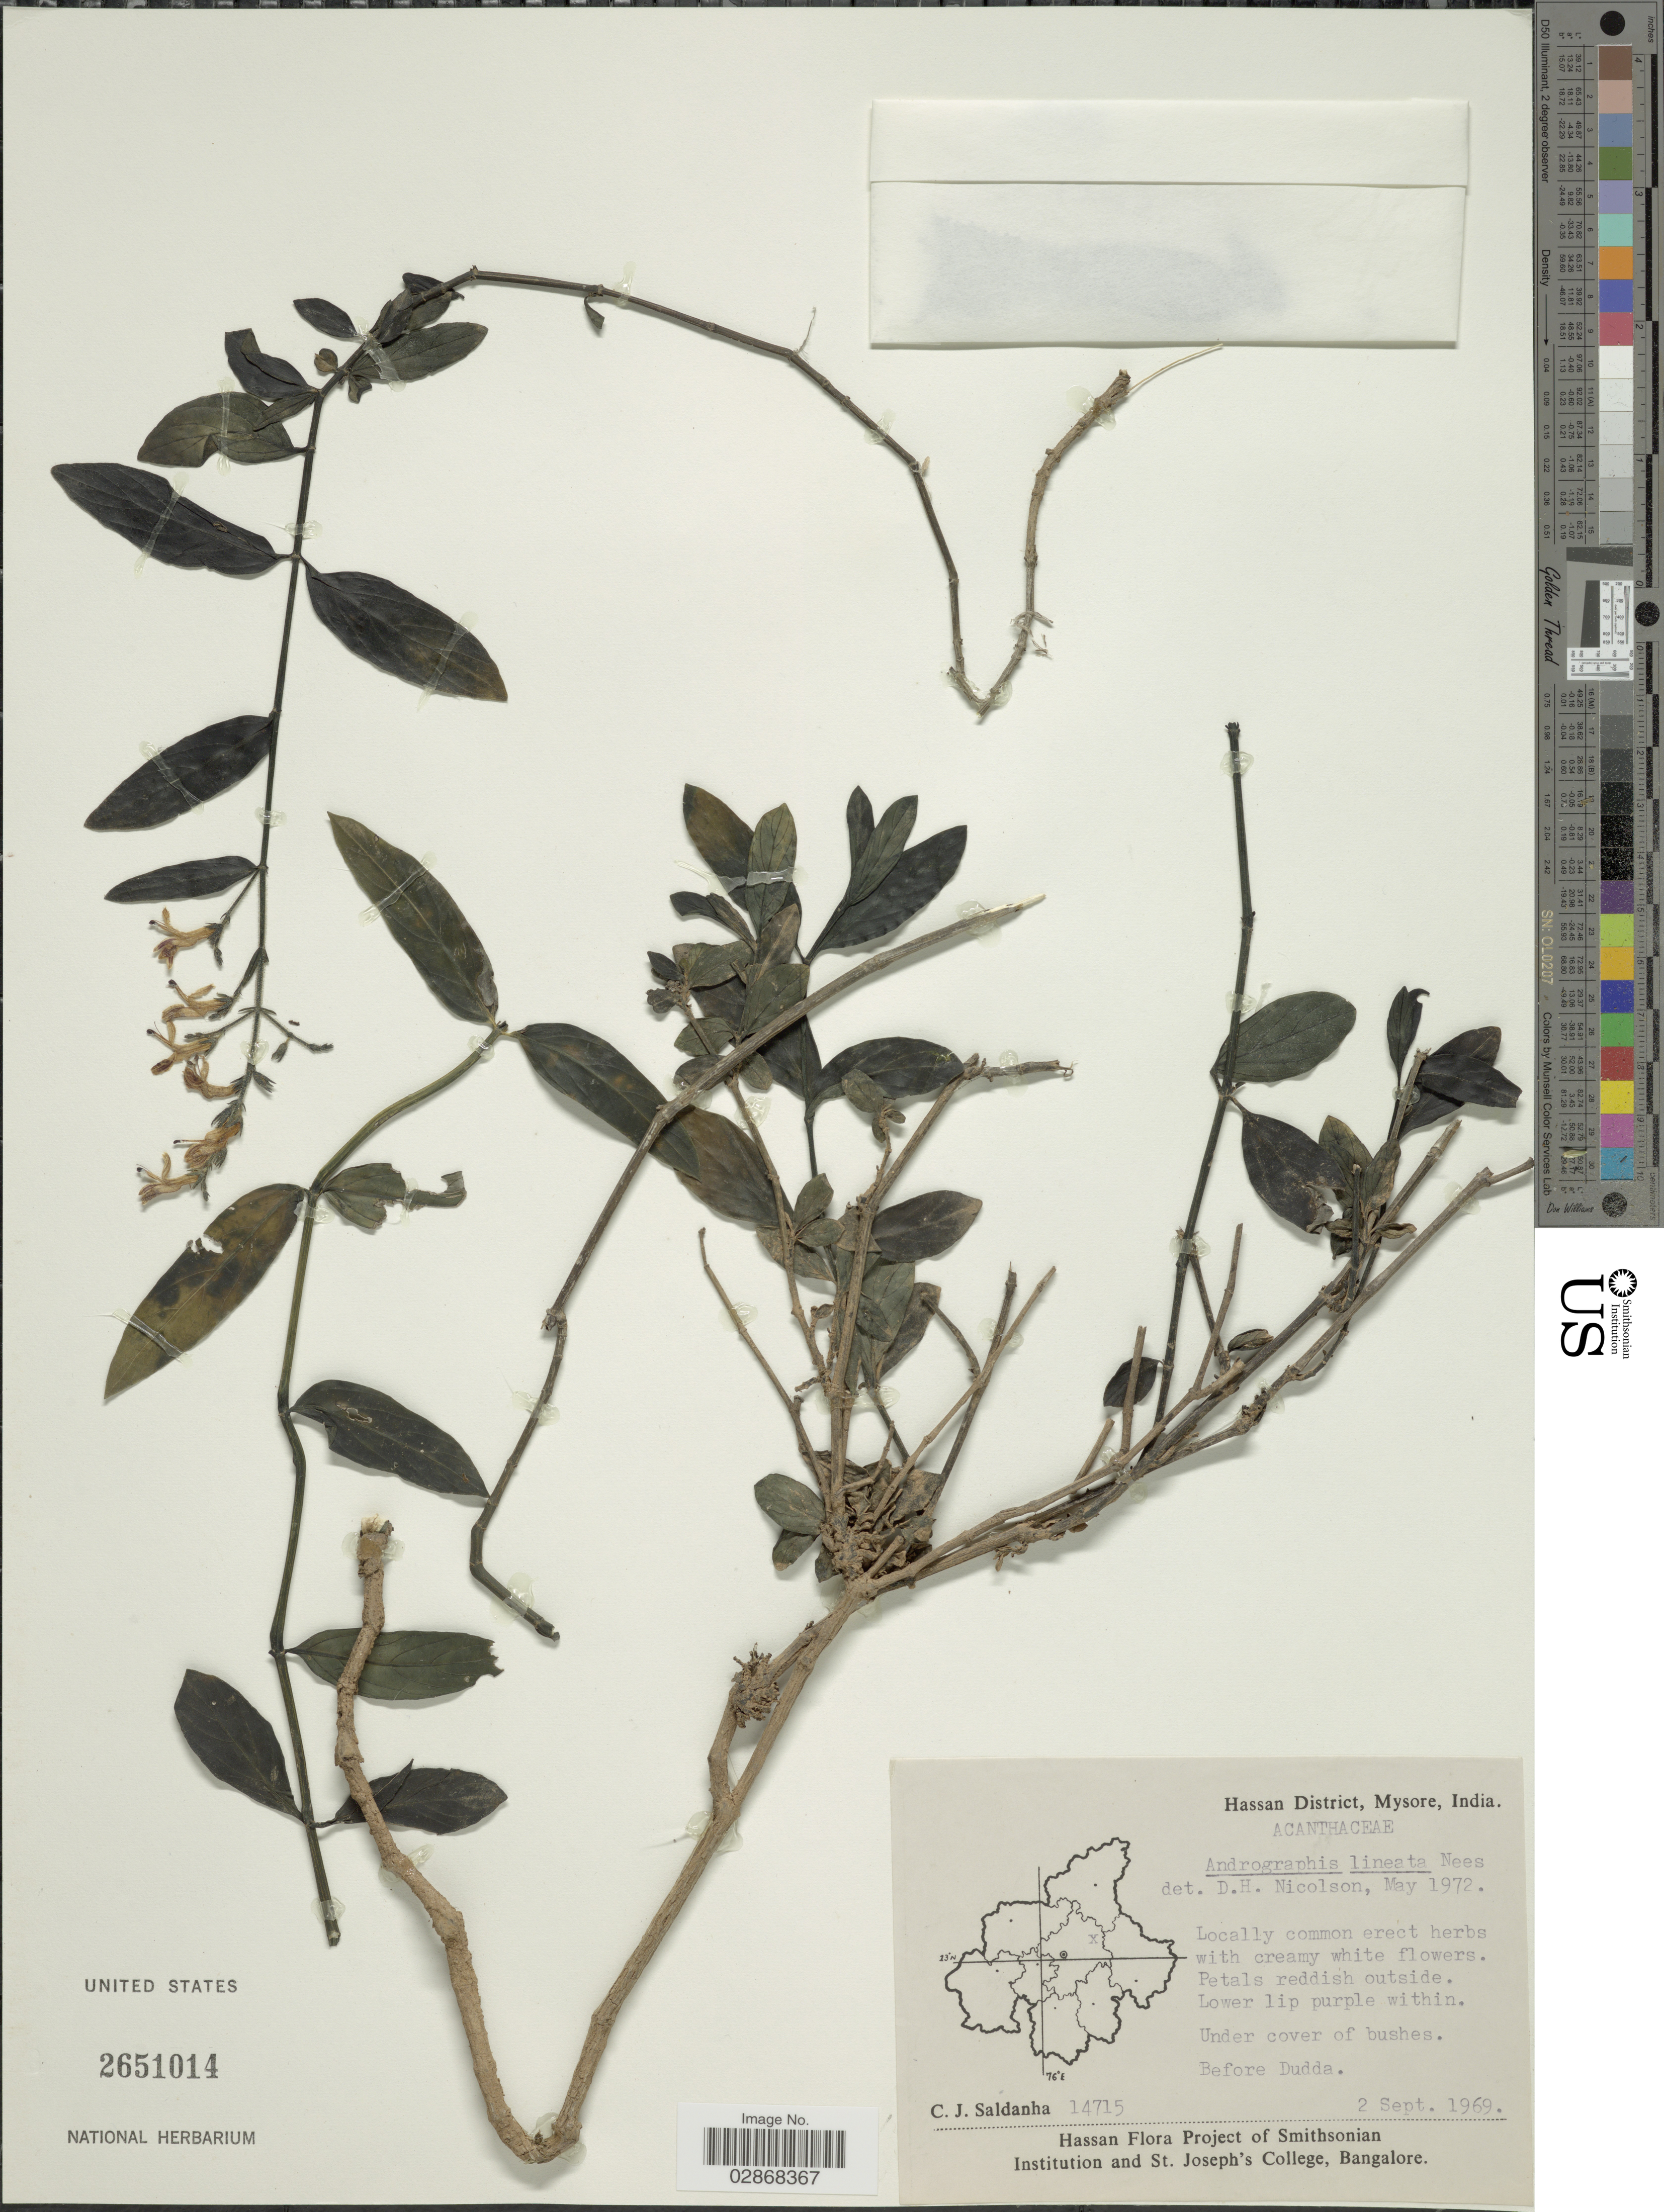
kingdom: Plantae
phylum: Tracheophyta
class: Magnoliopsida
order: Lamiales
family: Acanthaceae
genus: Andrographis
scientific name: Andrographis lineata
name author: Nees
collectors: C. J. Saldanha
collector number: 14715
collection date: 1969-09-02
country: India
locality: Hassan District, Mysore. Before Dudda.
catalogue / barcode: US 2651014